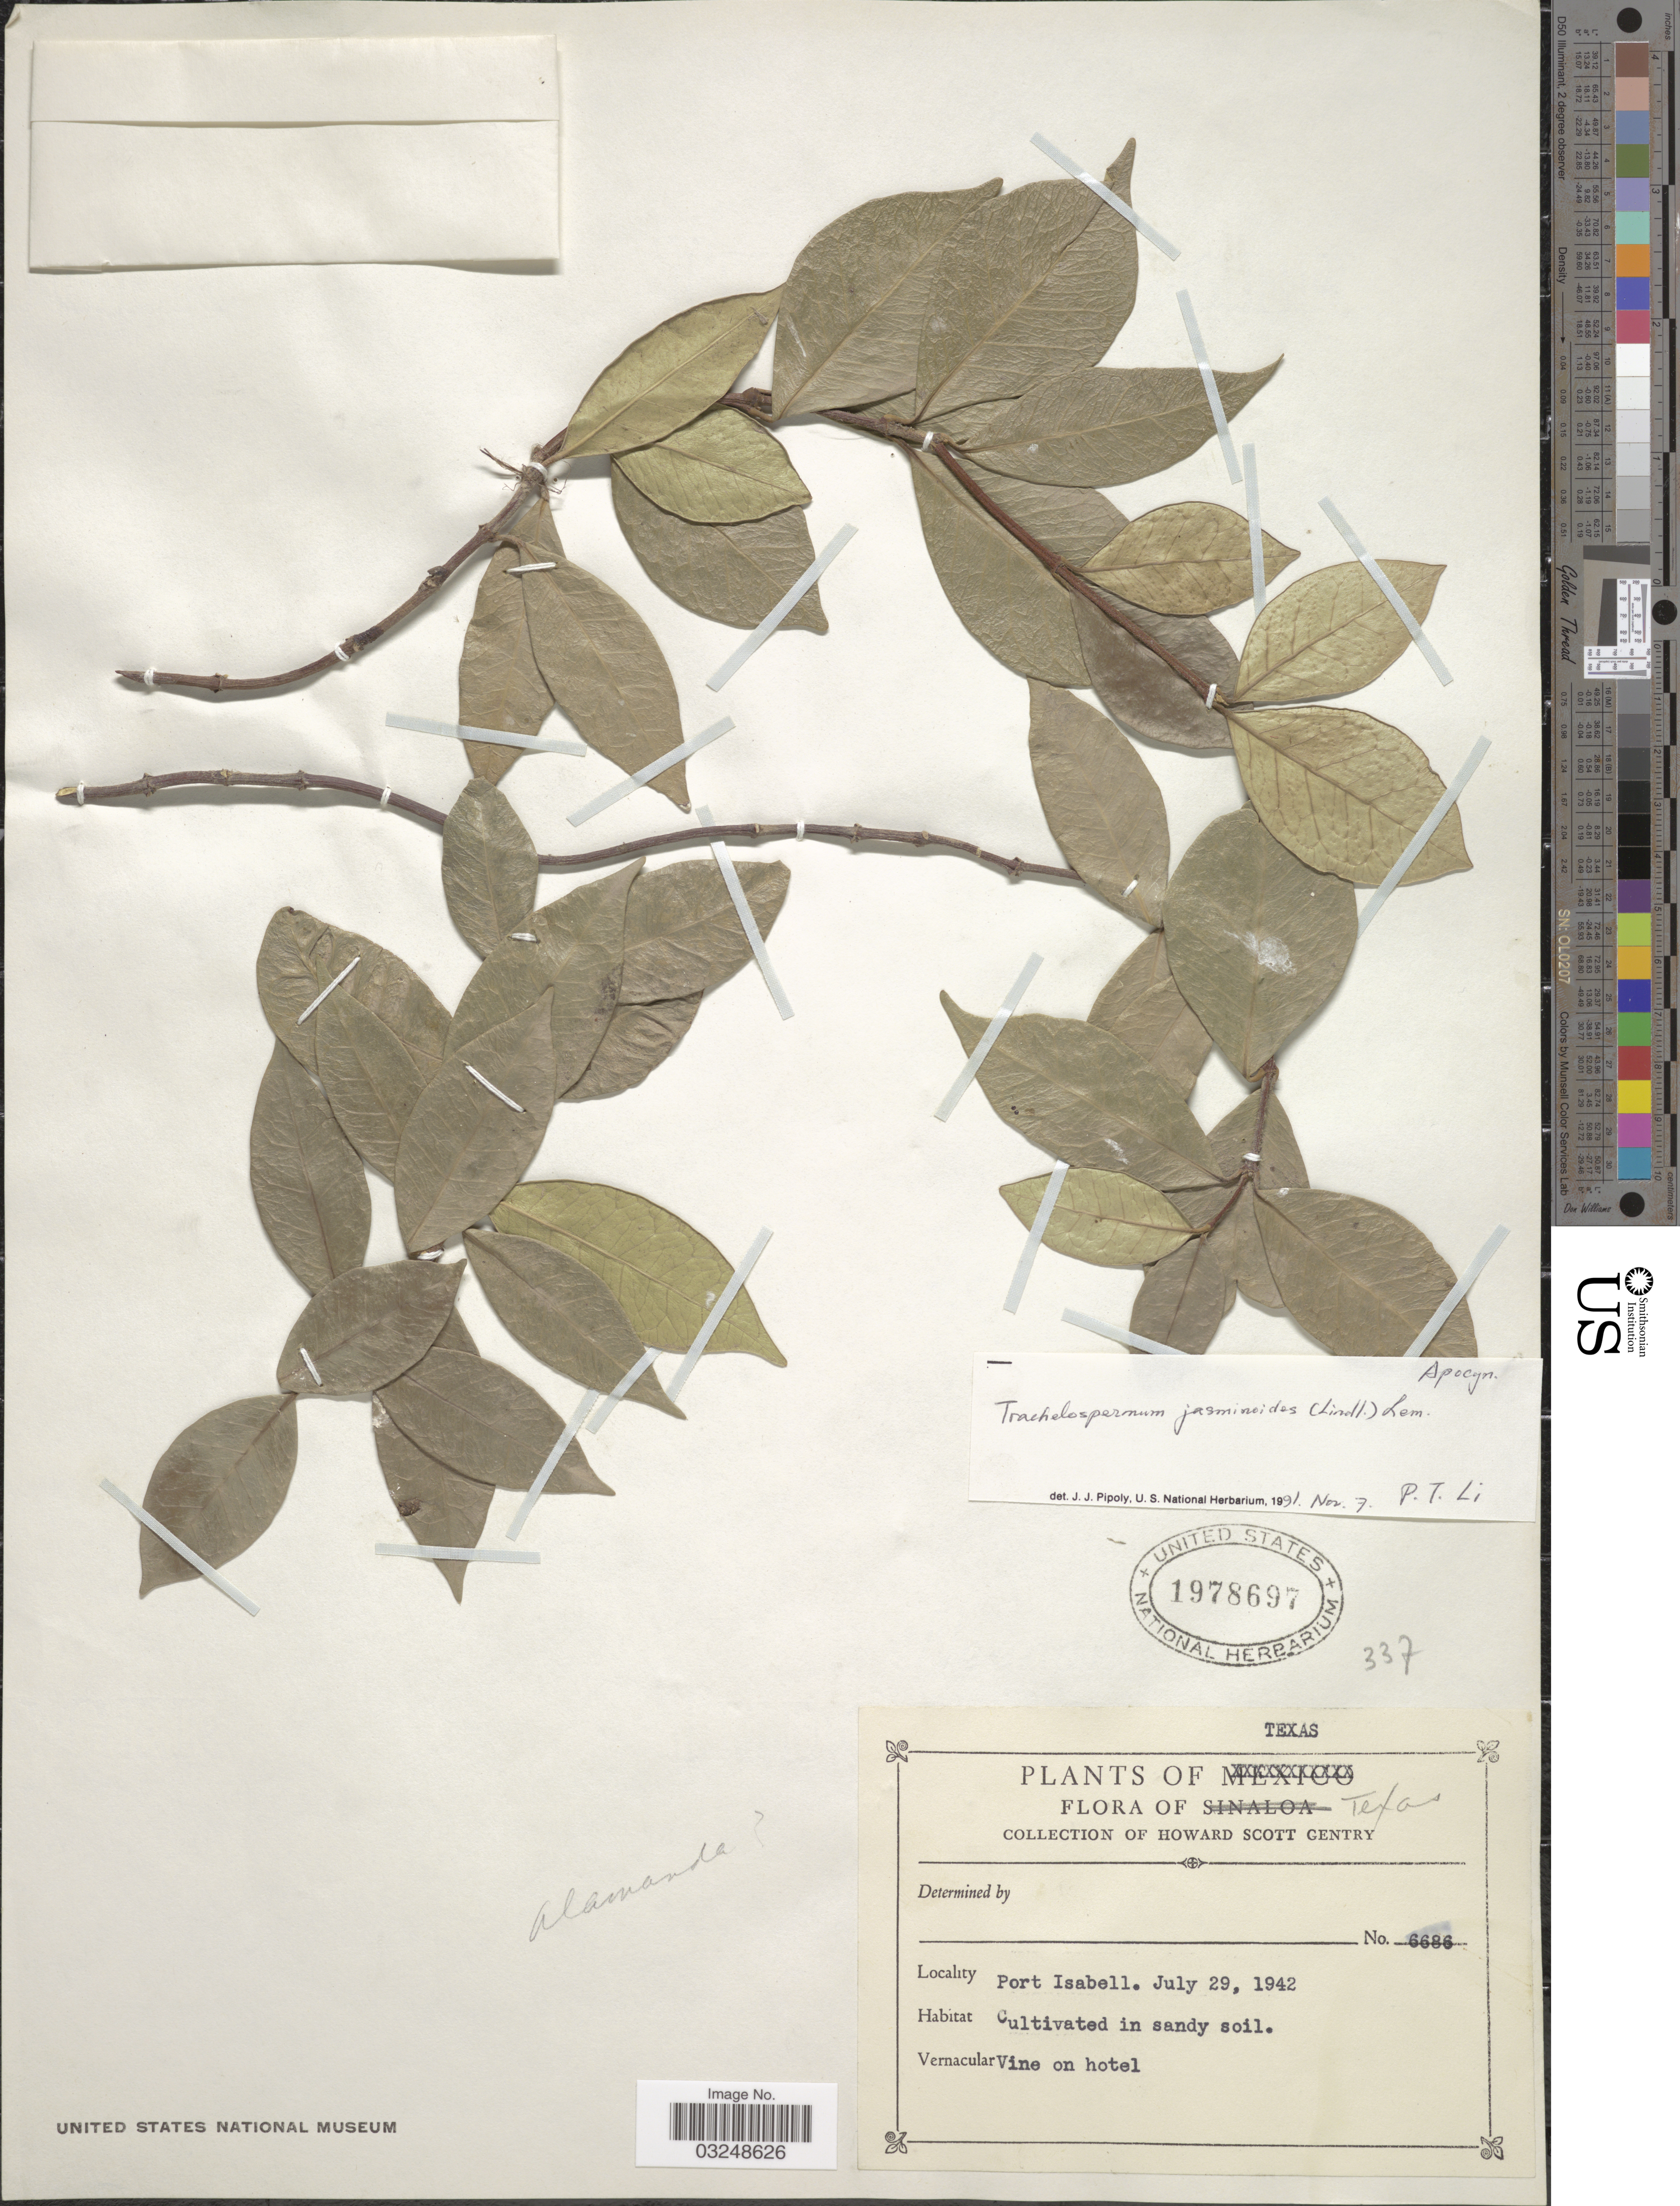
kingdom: Plantae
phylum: Tracheophyta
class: Magnoliopsida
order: Gentianales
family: Apocynaceae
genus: Trachelospermum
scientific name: Trachelospermum difforme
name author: (Walter) A. Gray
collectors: H. S. Gentry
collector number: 6686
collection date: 1942-07-29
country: United States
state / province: Texas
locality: Port Isabell.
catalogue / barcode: US 1978697